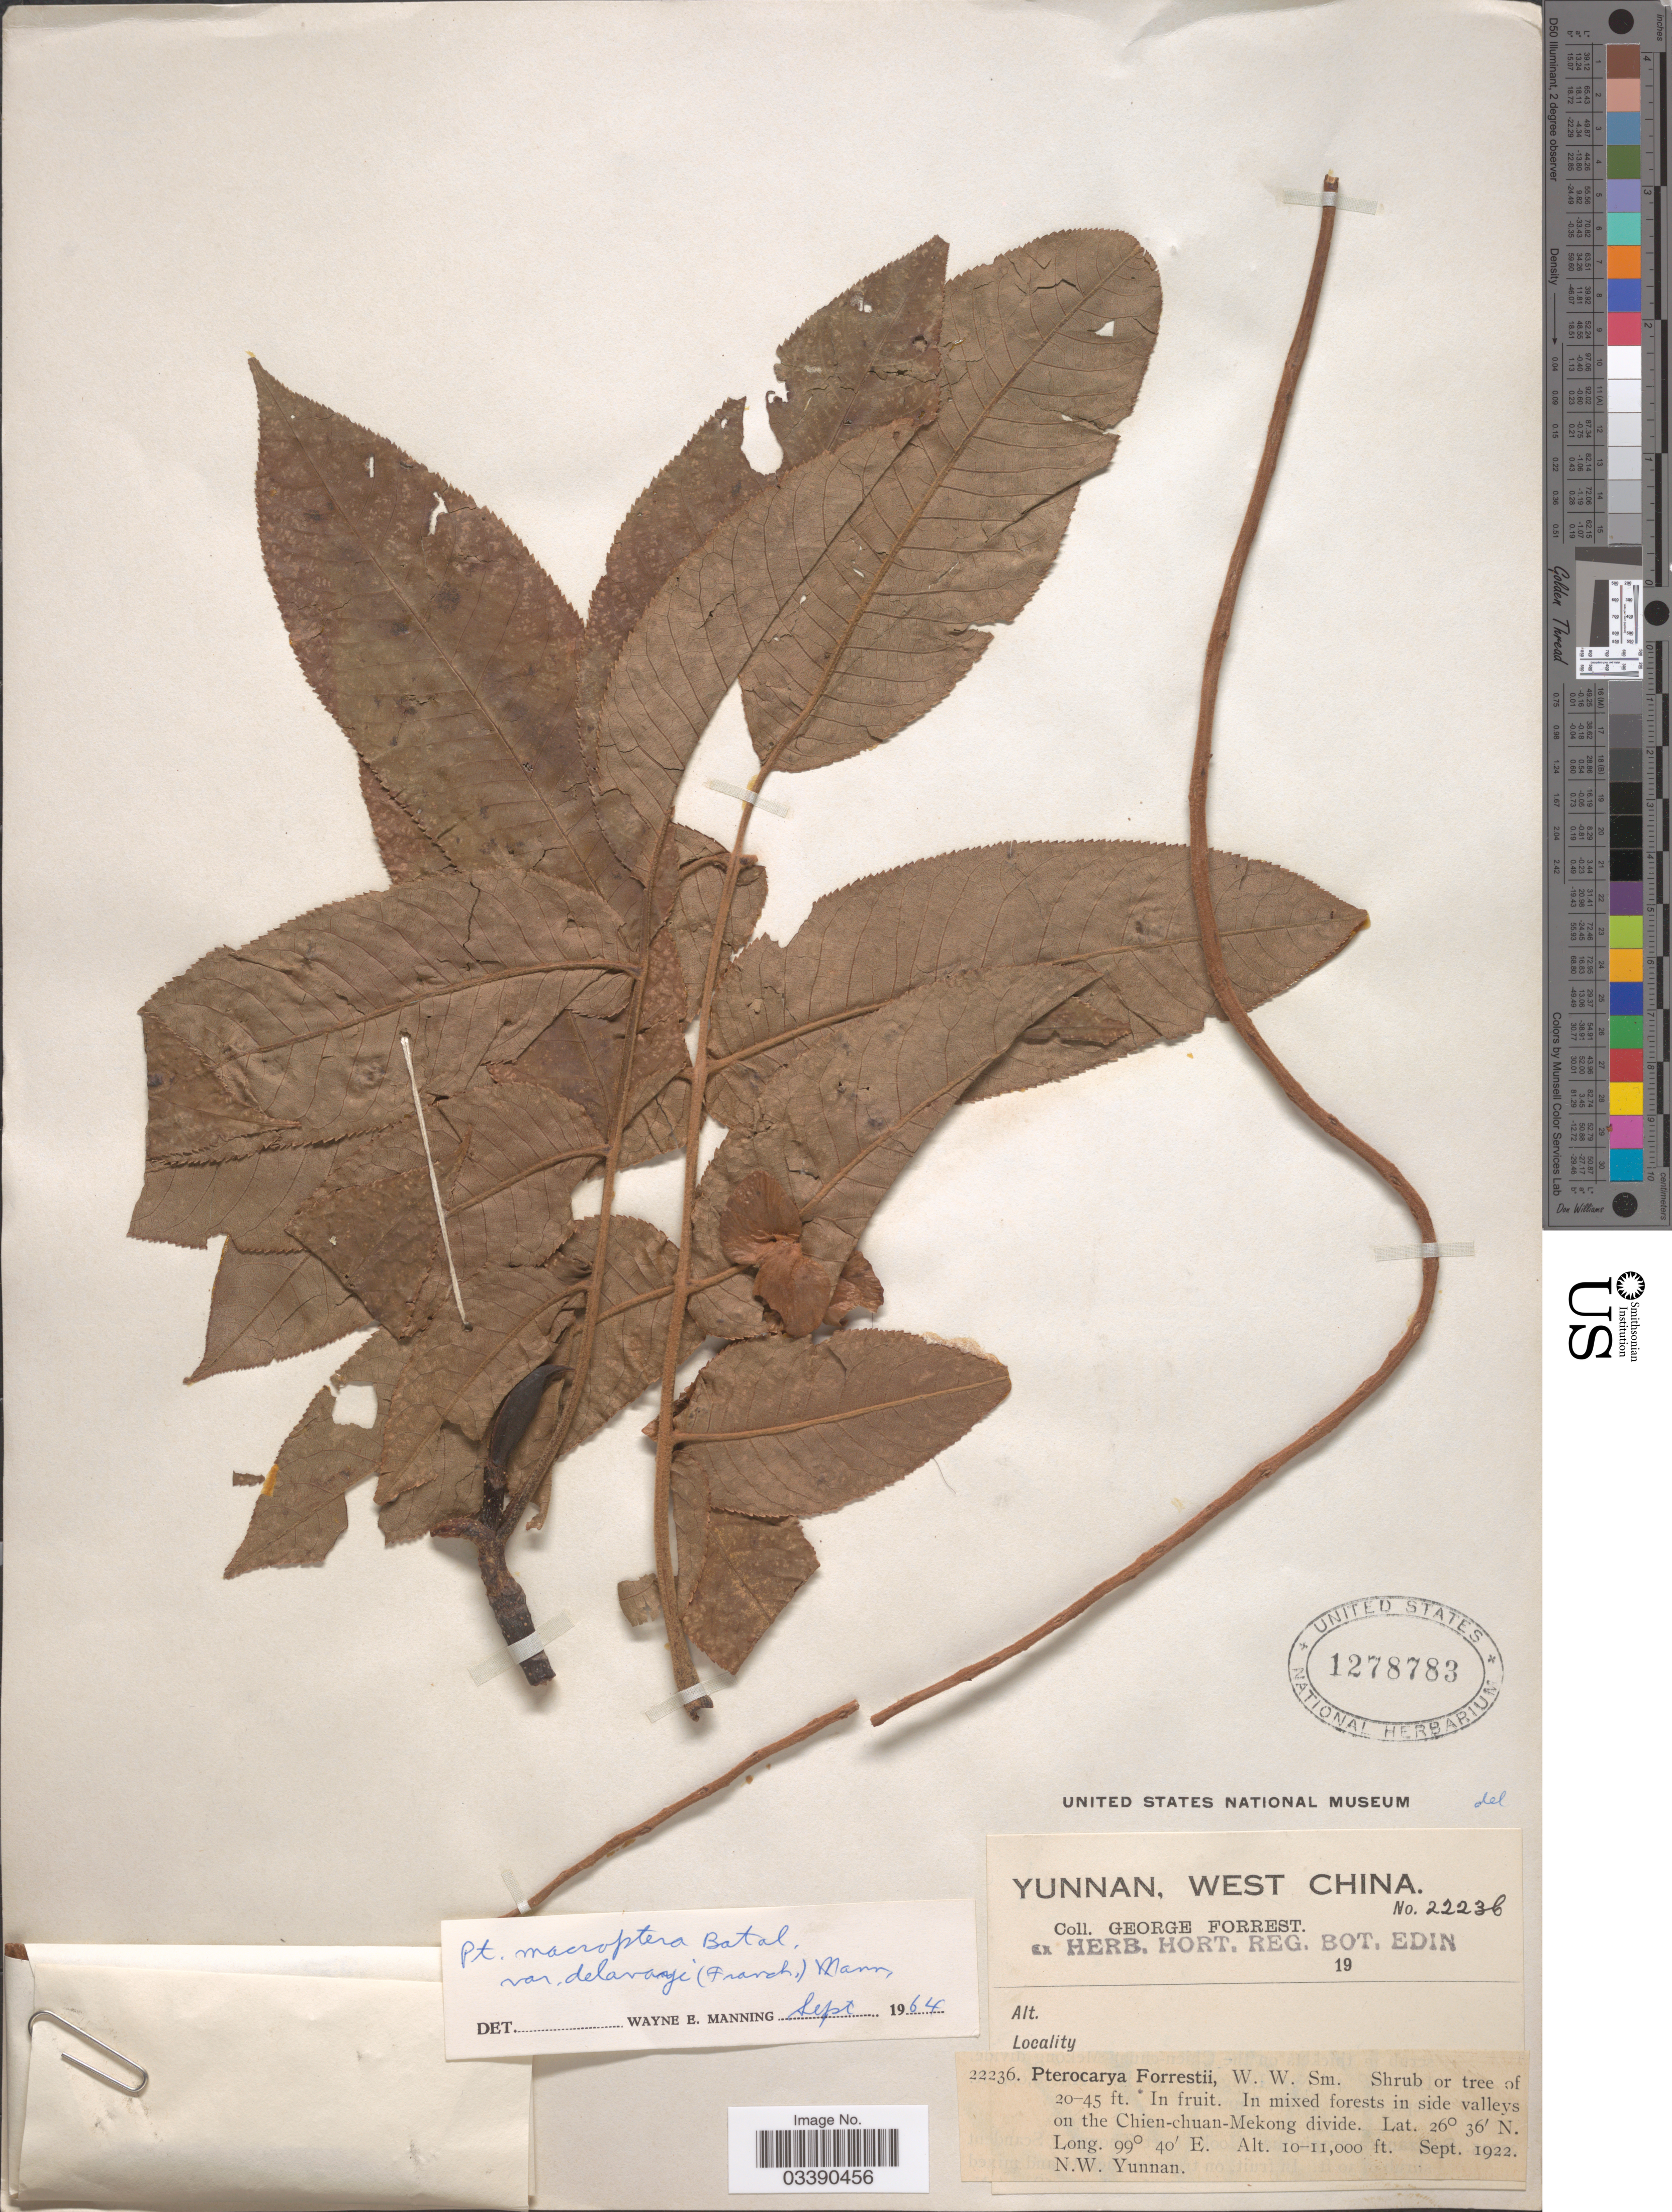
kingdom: Plantae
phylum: Tracheophyta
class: Magnoliopsida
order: Fagales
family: Juglandaceae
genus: Pterocarya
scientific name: Pterocarya macroptera var. delavayi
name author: (Franch.) W.E. Manning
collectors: G. Forrest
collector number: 22236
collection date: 1922-09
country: China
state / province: Yunnan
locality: West China. In mixed forests in side valleys on the Chien-chuan-Mekong divide. N.W. Yunnan.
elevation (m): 3048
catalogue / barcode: US 1278783